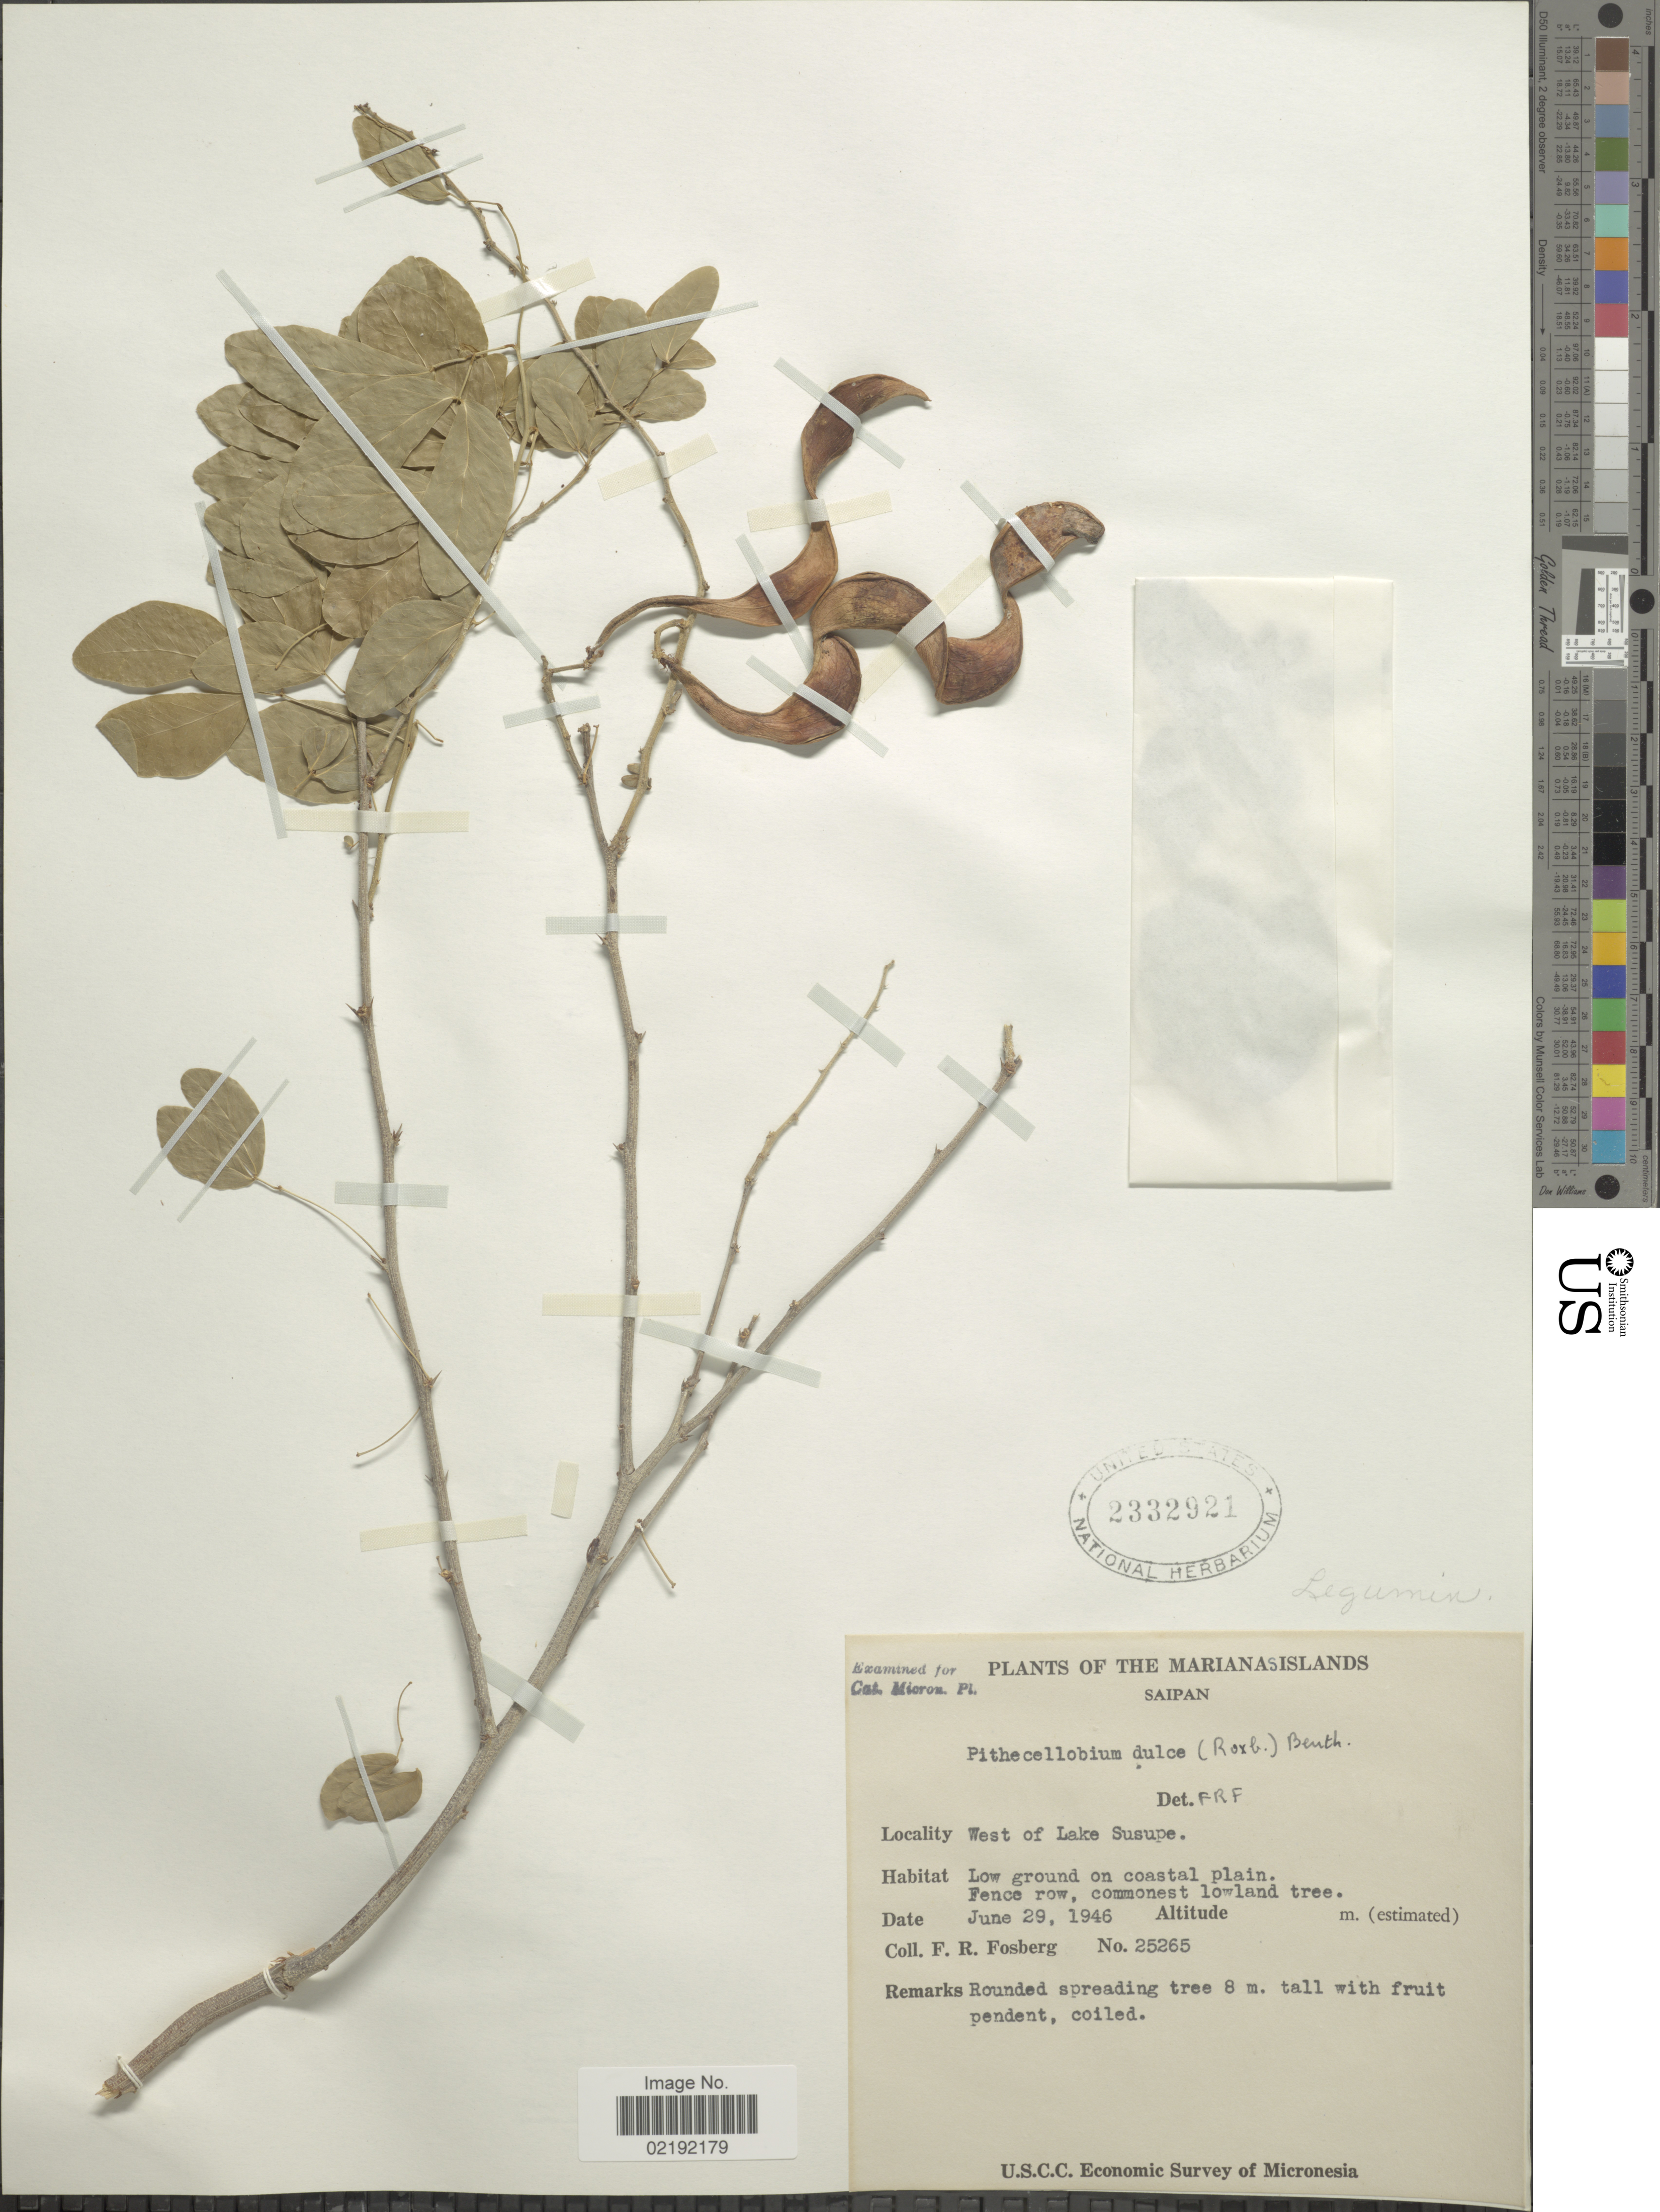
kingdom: Plantae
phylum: Tracheophyta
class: Magnoliopsida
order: Fabales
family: Fabaceae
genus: Pithecellobium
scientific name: Pithecellobium dulce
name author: (Roxb.) Benth.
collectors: F. R. Fosberg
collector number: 25265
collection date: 1946-06-29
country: Northern Mariana Islands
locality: Marianas Islands. Saipan. West of Lake Susupe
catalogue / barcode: US 2332921